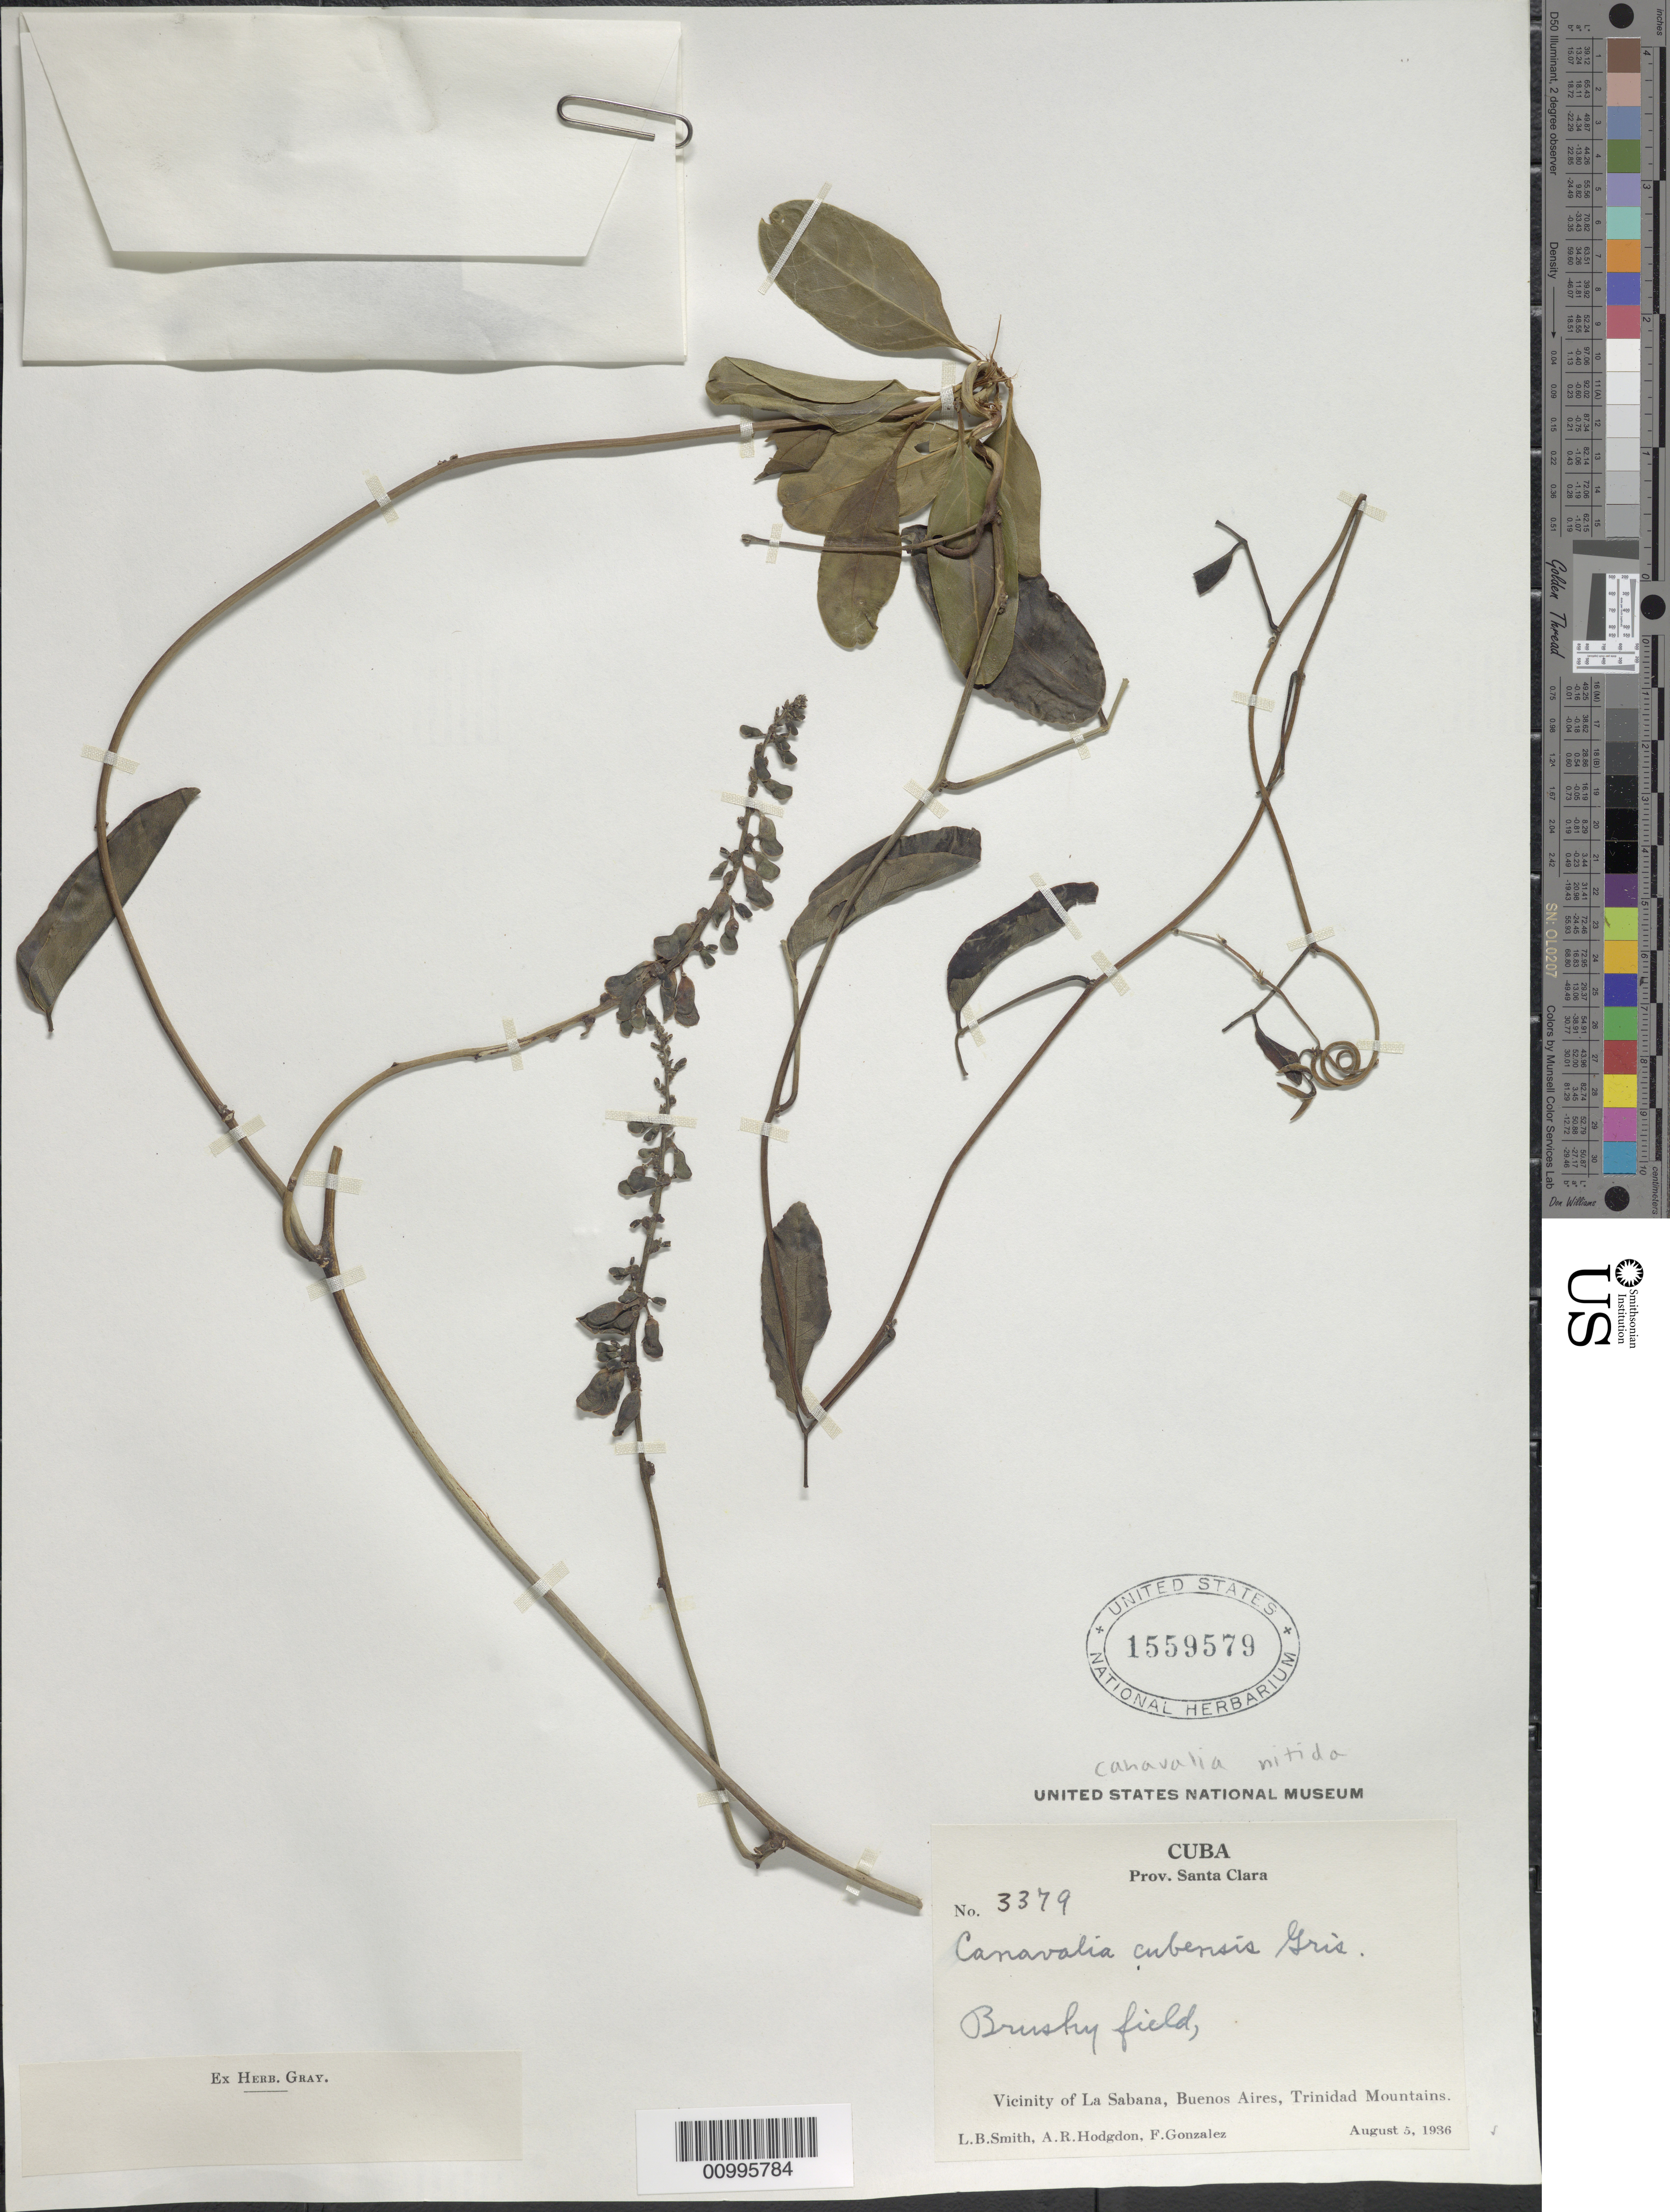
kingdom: Plantae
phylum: Tracheophyta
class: Magnoliopsida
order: Fabales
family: Fabaceae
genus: Canavalia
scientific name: Canavalia nitida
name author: (Cav.) Piper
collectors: L. Smith, A. R. Hodgdon & F. Gonzalez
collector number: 3379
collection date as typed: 05 Aug 1936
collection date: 1936-08-05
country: Cuba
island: Cuba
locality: Province of Santa Clara Vicinity of La Sabana, Buenos Aires, Trinidad Mountains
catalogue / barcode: US 1559579